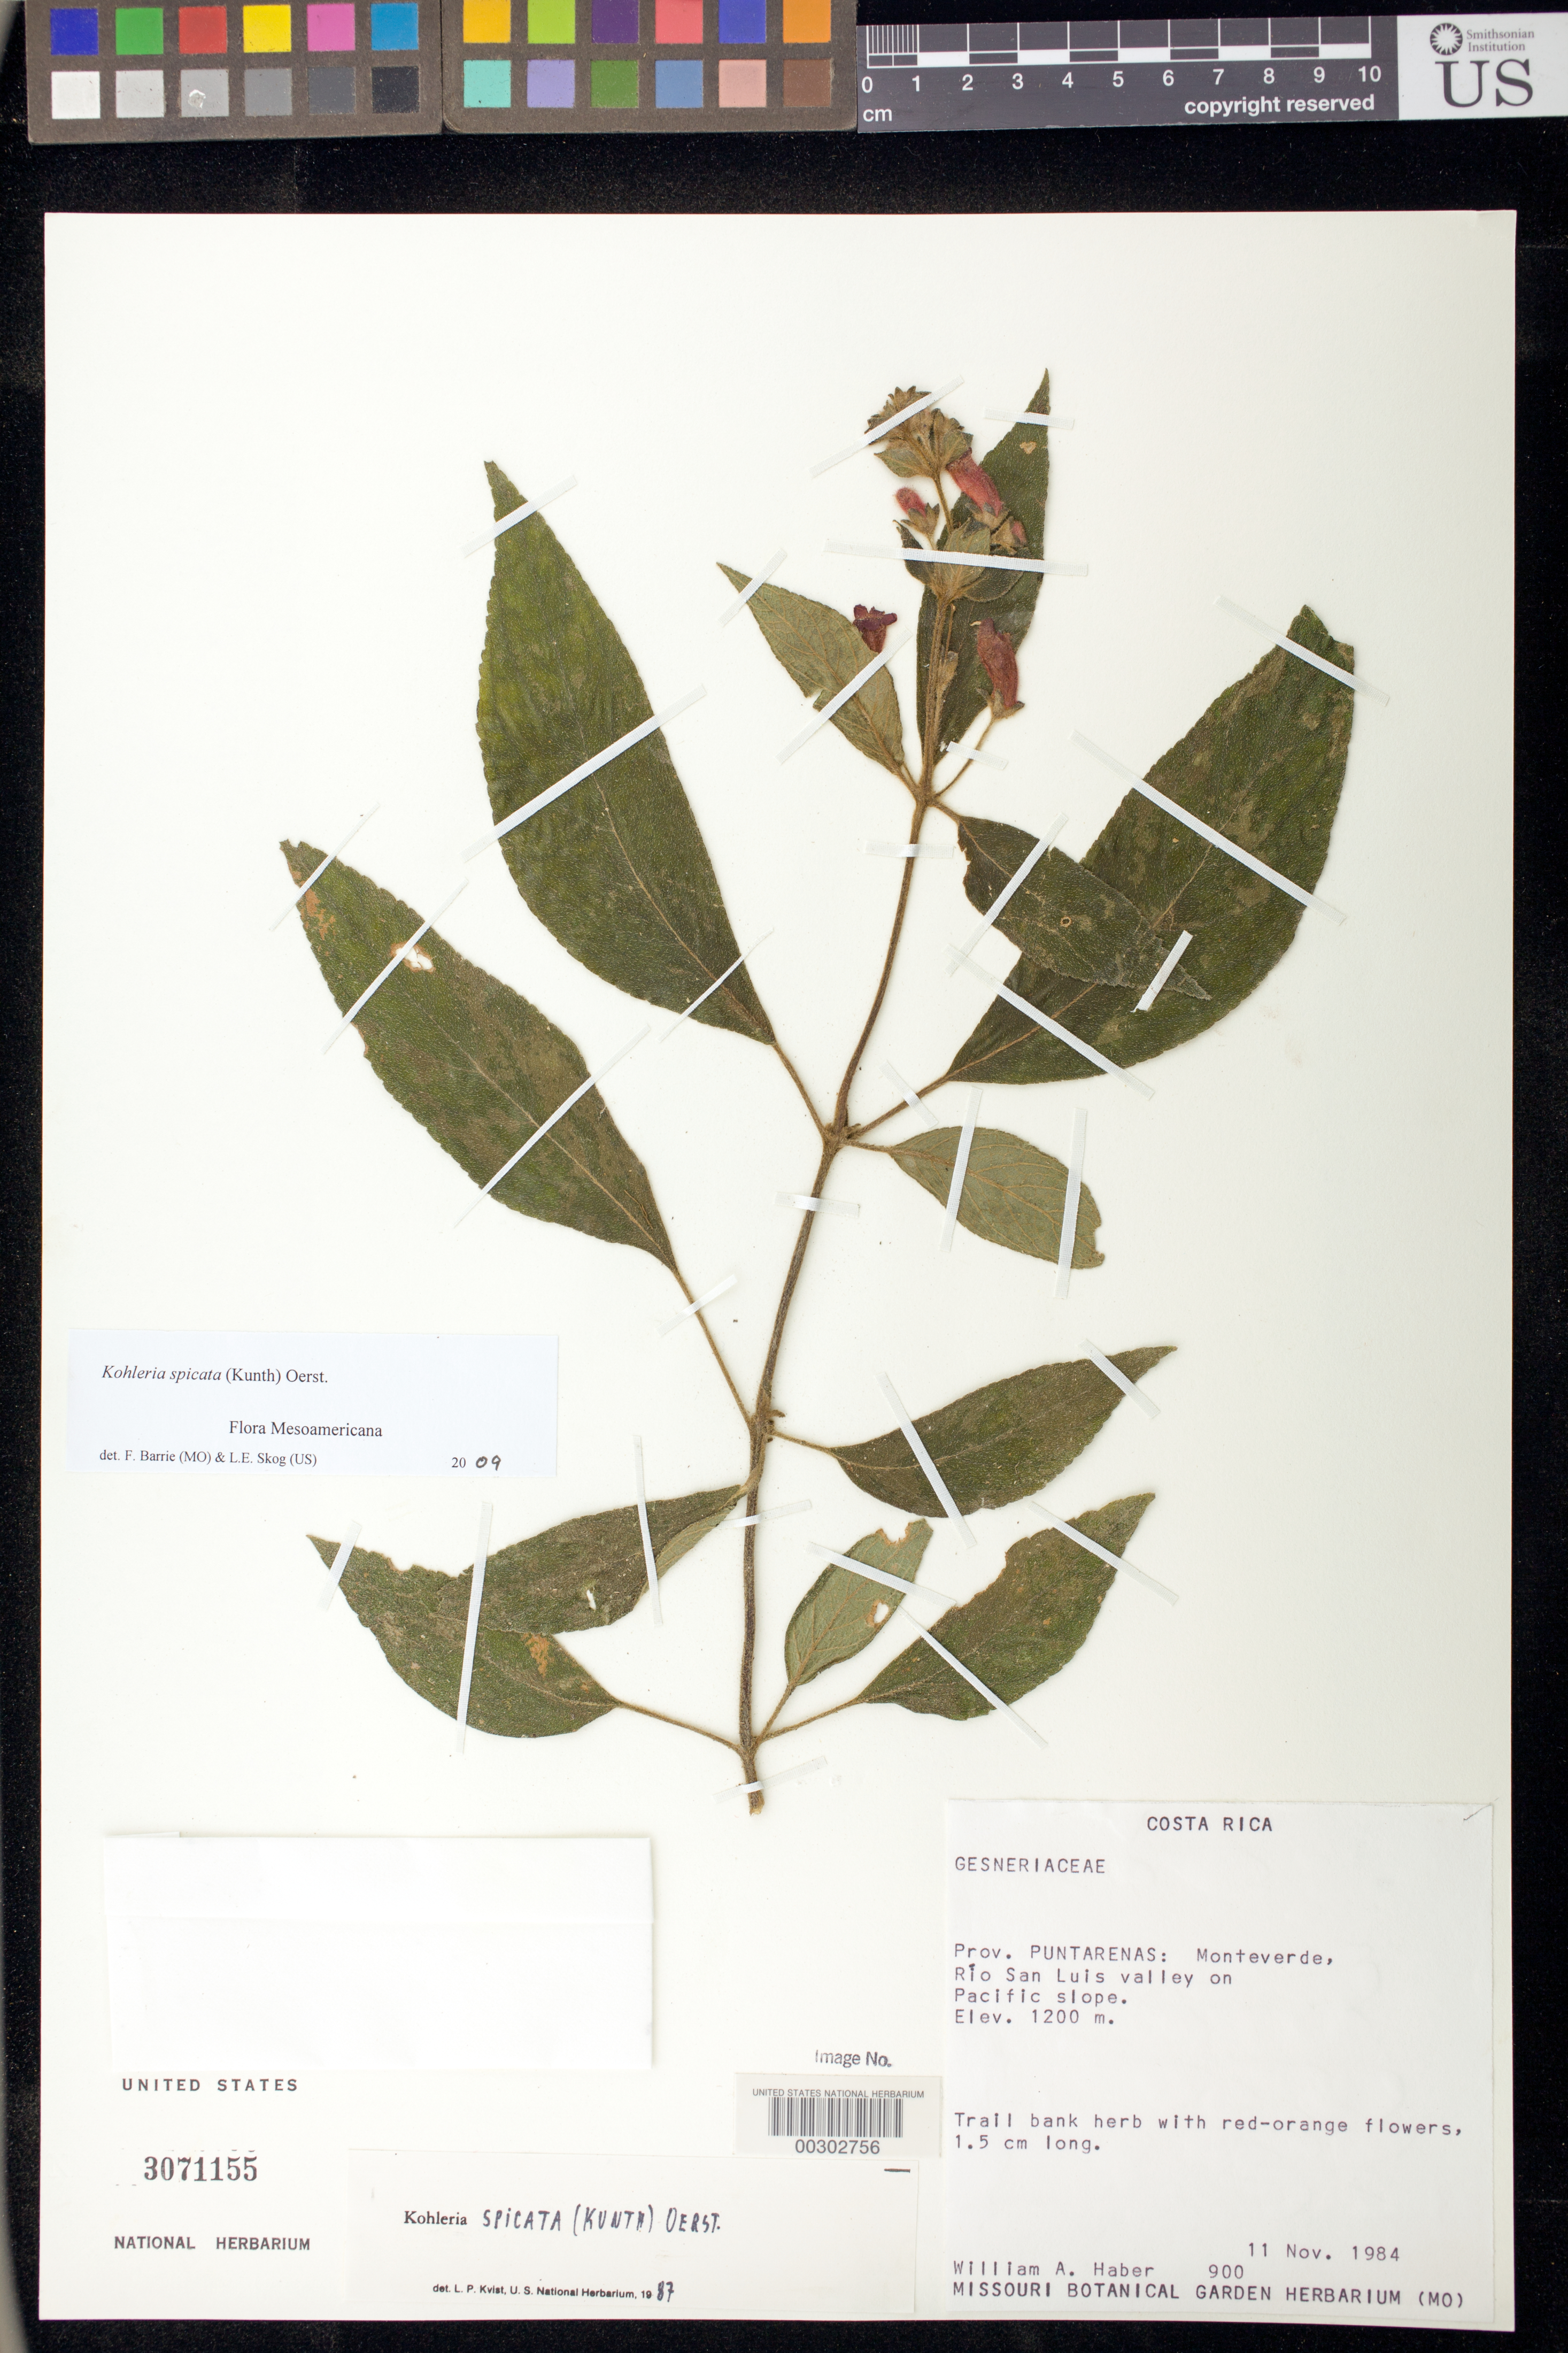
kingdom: Plantae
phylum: Tracheophyta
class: Magnoliopsida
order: Lamiales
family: Gesneriaceae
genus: Kohleria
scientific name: Kohleria spicata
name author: (Kunth) Oerst.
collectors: W. A. Haber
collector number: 900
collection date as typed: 11 Nov 1984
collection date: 1984-11-11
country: Costa Rica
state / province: Puntarenas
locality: Monteverde, Rio San Luis on Pacific slope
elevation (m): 1200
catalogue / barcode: US 3071155